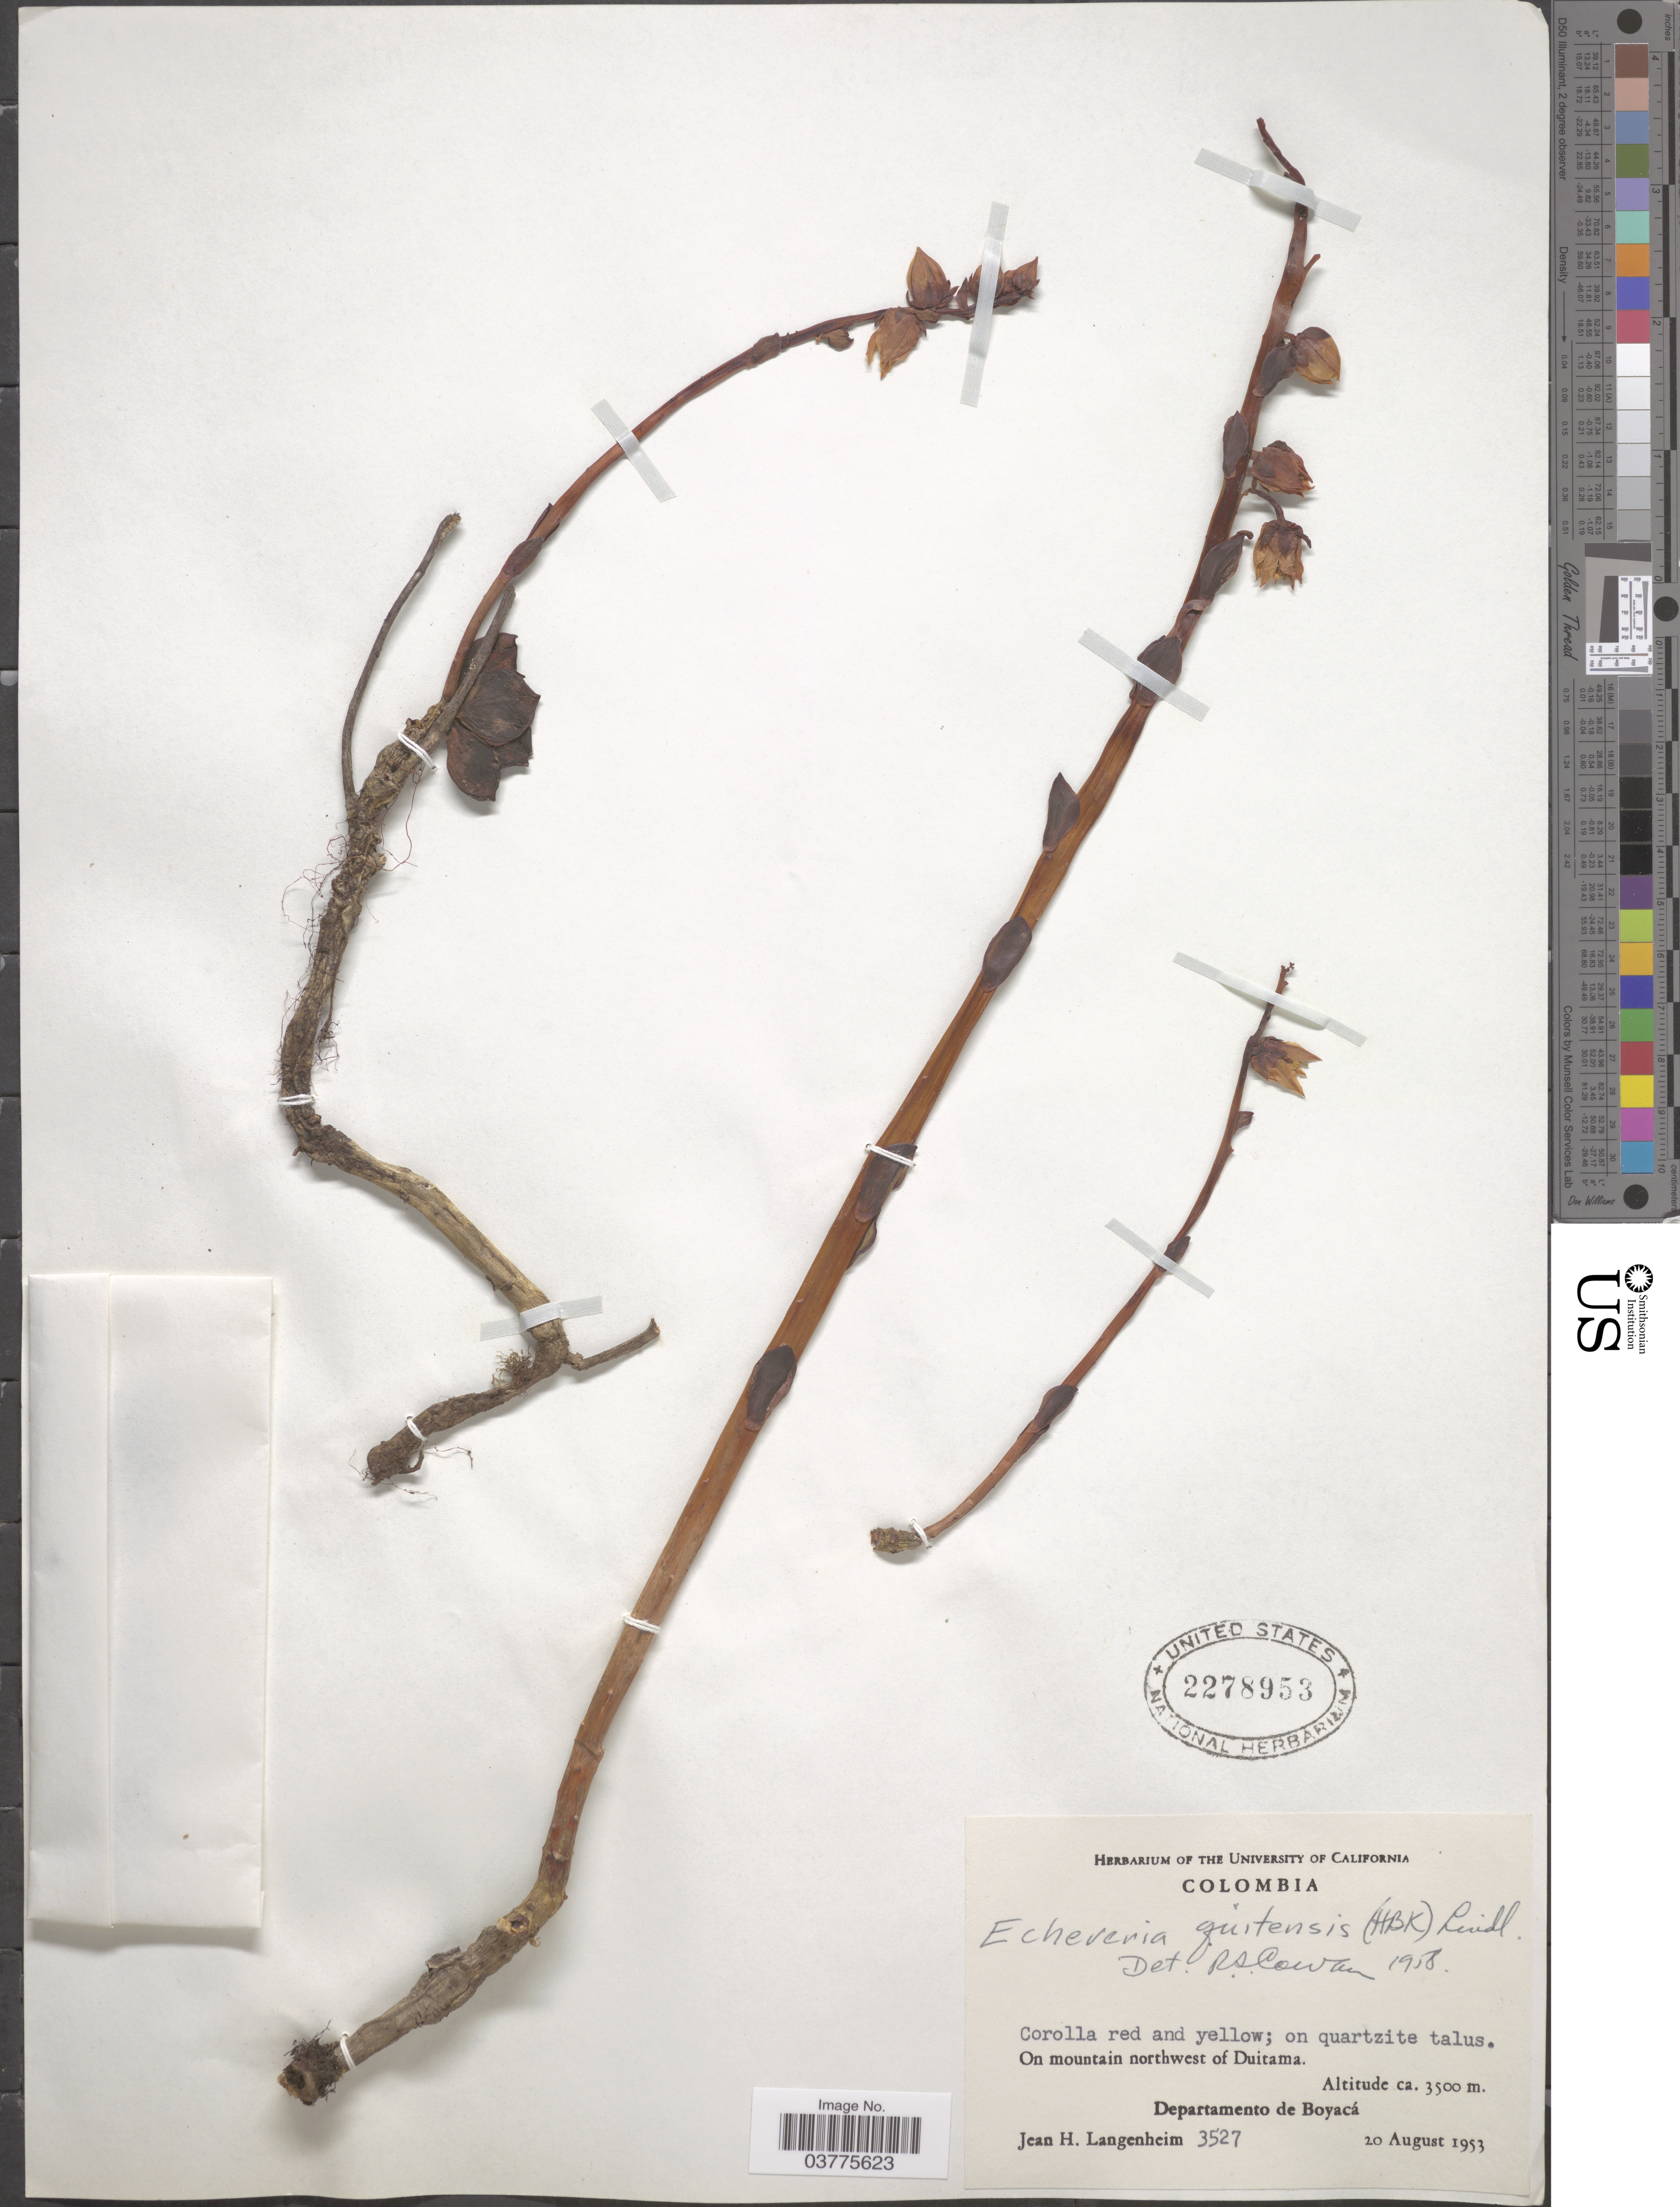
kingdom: Plantae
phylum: Tracheophyta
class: Magnoliopsida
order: Saxifragales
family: Crassulaceae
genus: Echeveria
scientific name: Echeveria quitensis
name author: (Kunth) Lindl.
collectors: J. H. Langenheim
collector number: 3527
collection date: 1953-08-20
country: Colombia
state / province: Boyacá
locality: On mountain northwest of Duitama. Departamento de Boyacá.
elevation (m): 3500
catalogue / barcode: US 2278953